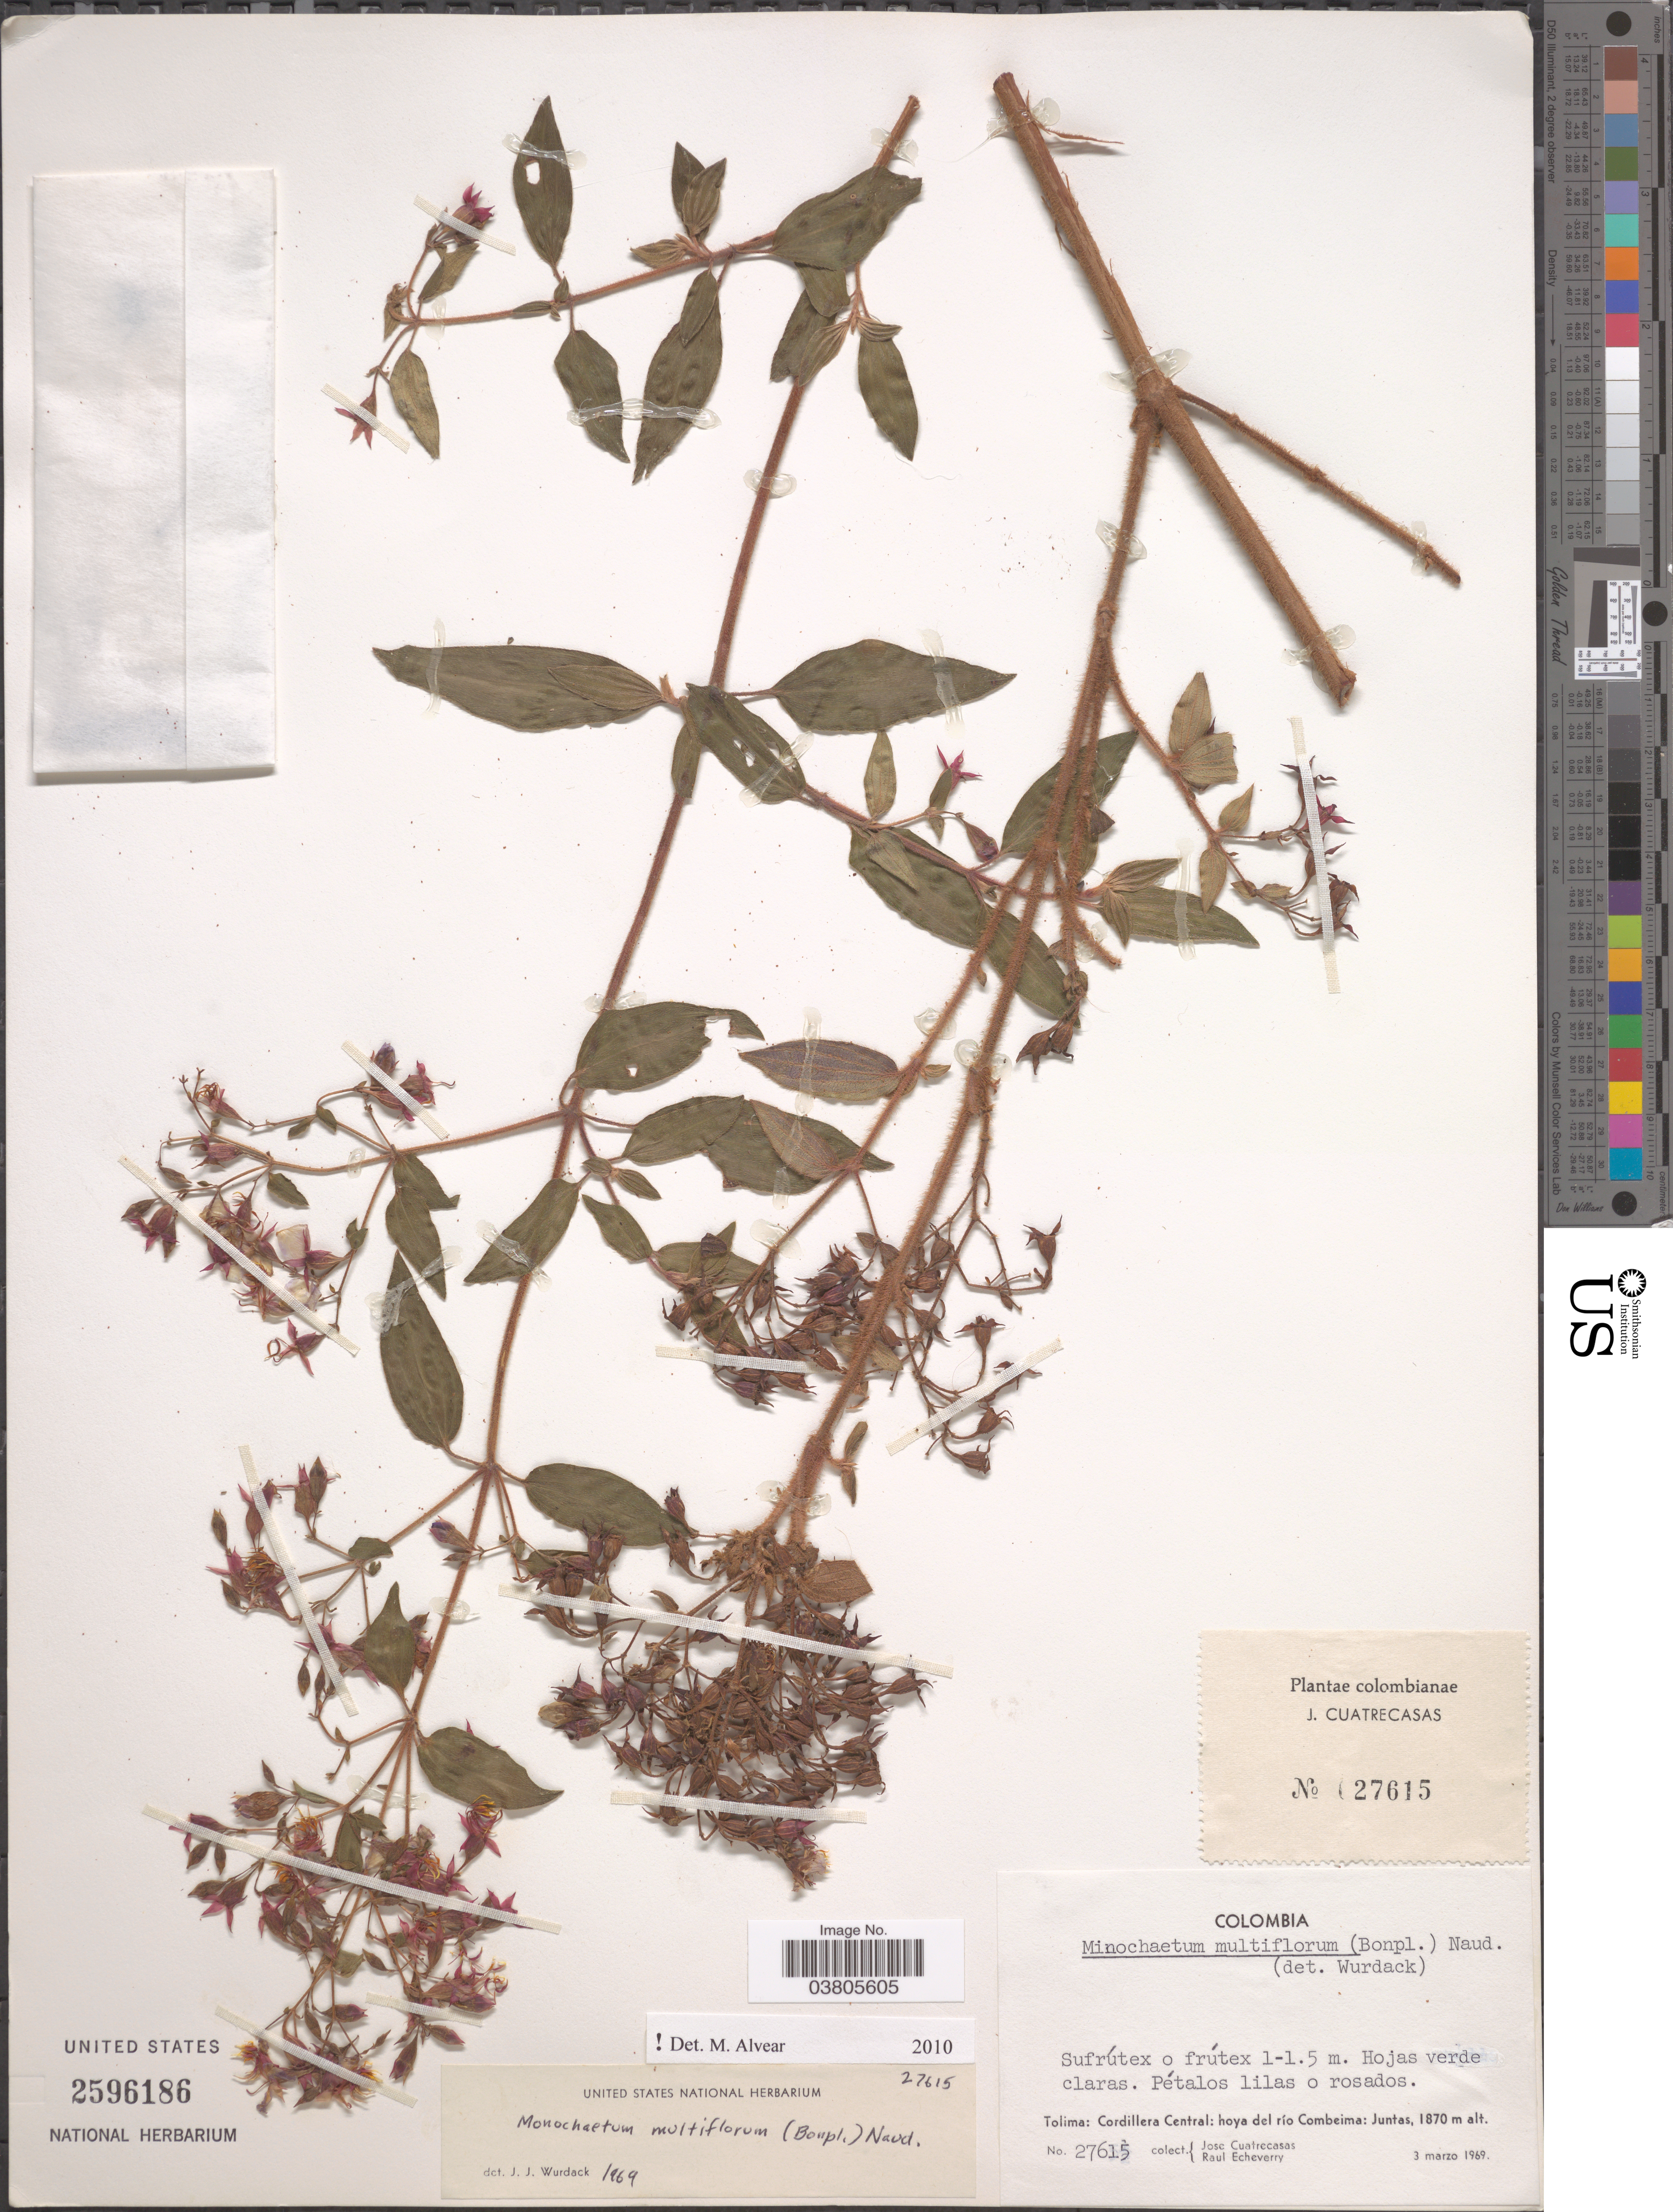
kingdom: Plantae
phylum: Tracheophyta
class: Magnoliopsida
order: Myrtales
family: Melastomataceae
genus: Monochaetum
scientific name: Monochaetum multiflorum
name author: (Bonpl.) Naudin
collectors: J. Cuatrecasas & R. Echeverry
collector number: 27615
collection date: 1969-03-03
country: Colombia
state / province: Tolima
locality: Cordillera Central: Hoya del río Combeima: Juntas.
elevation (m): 1870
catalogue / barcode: US 2596186